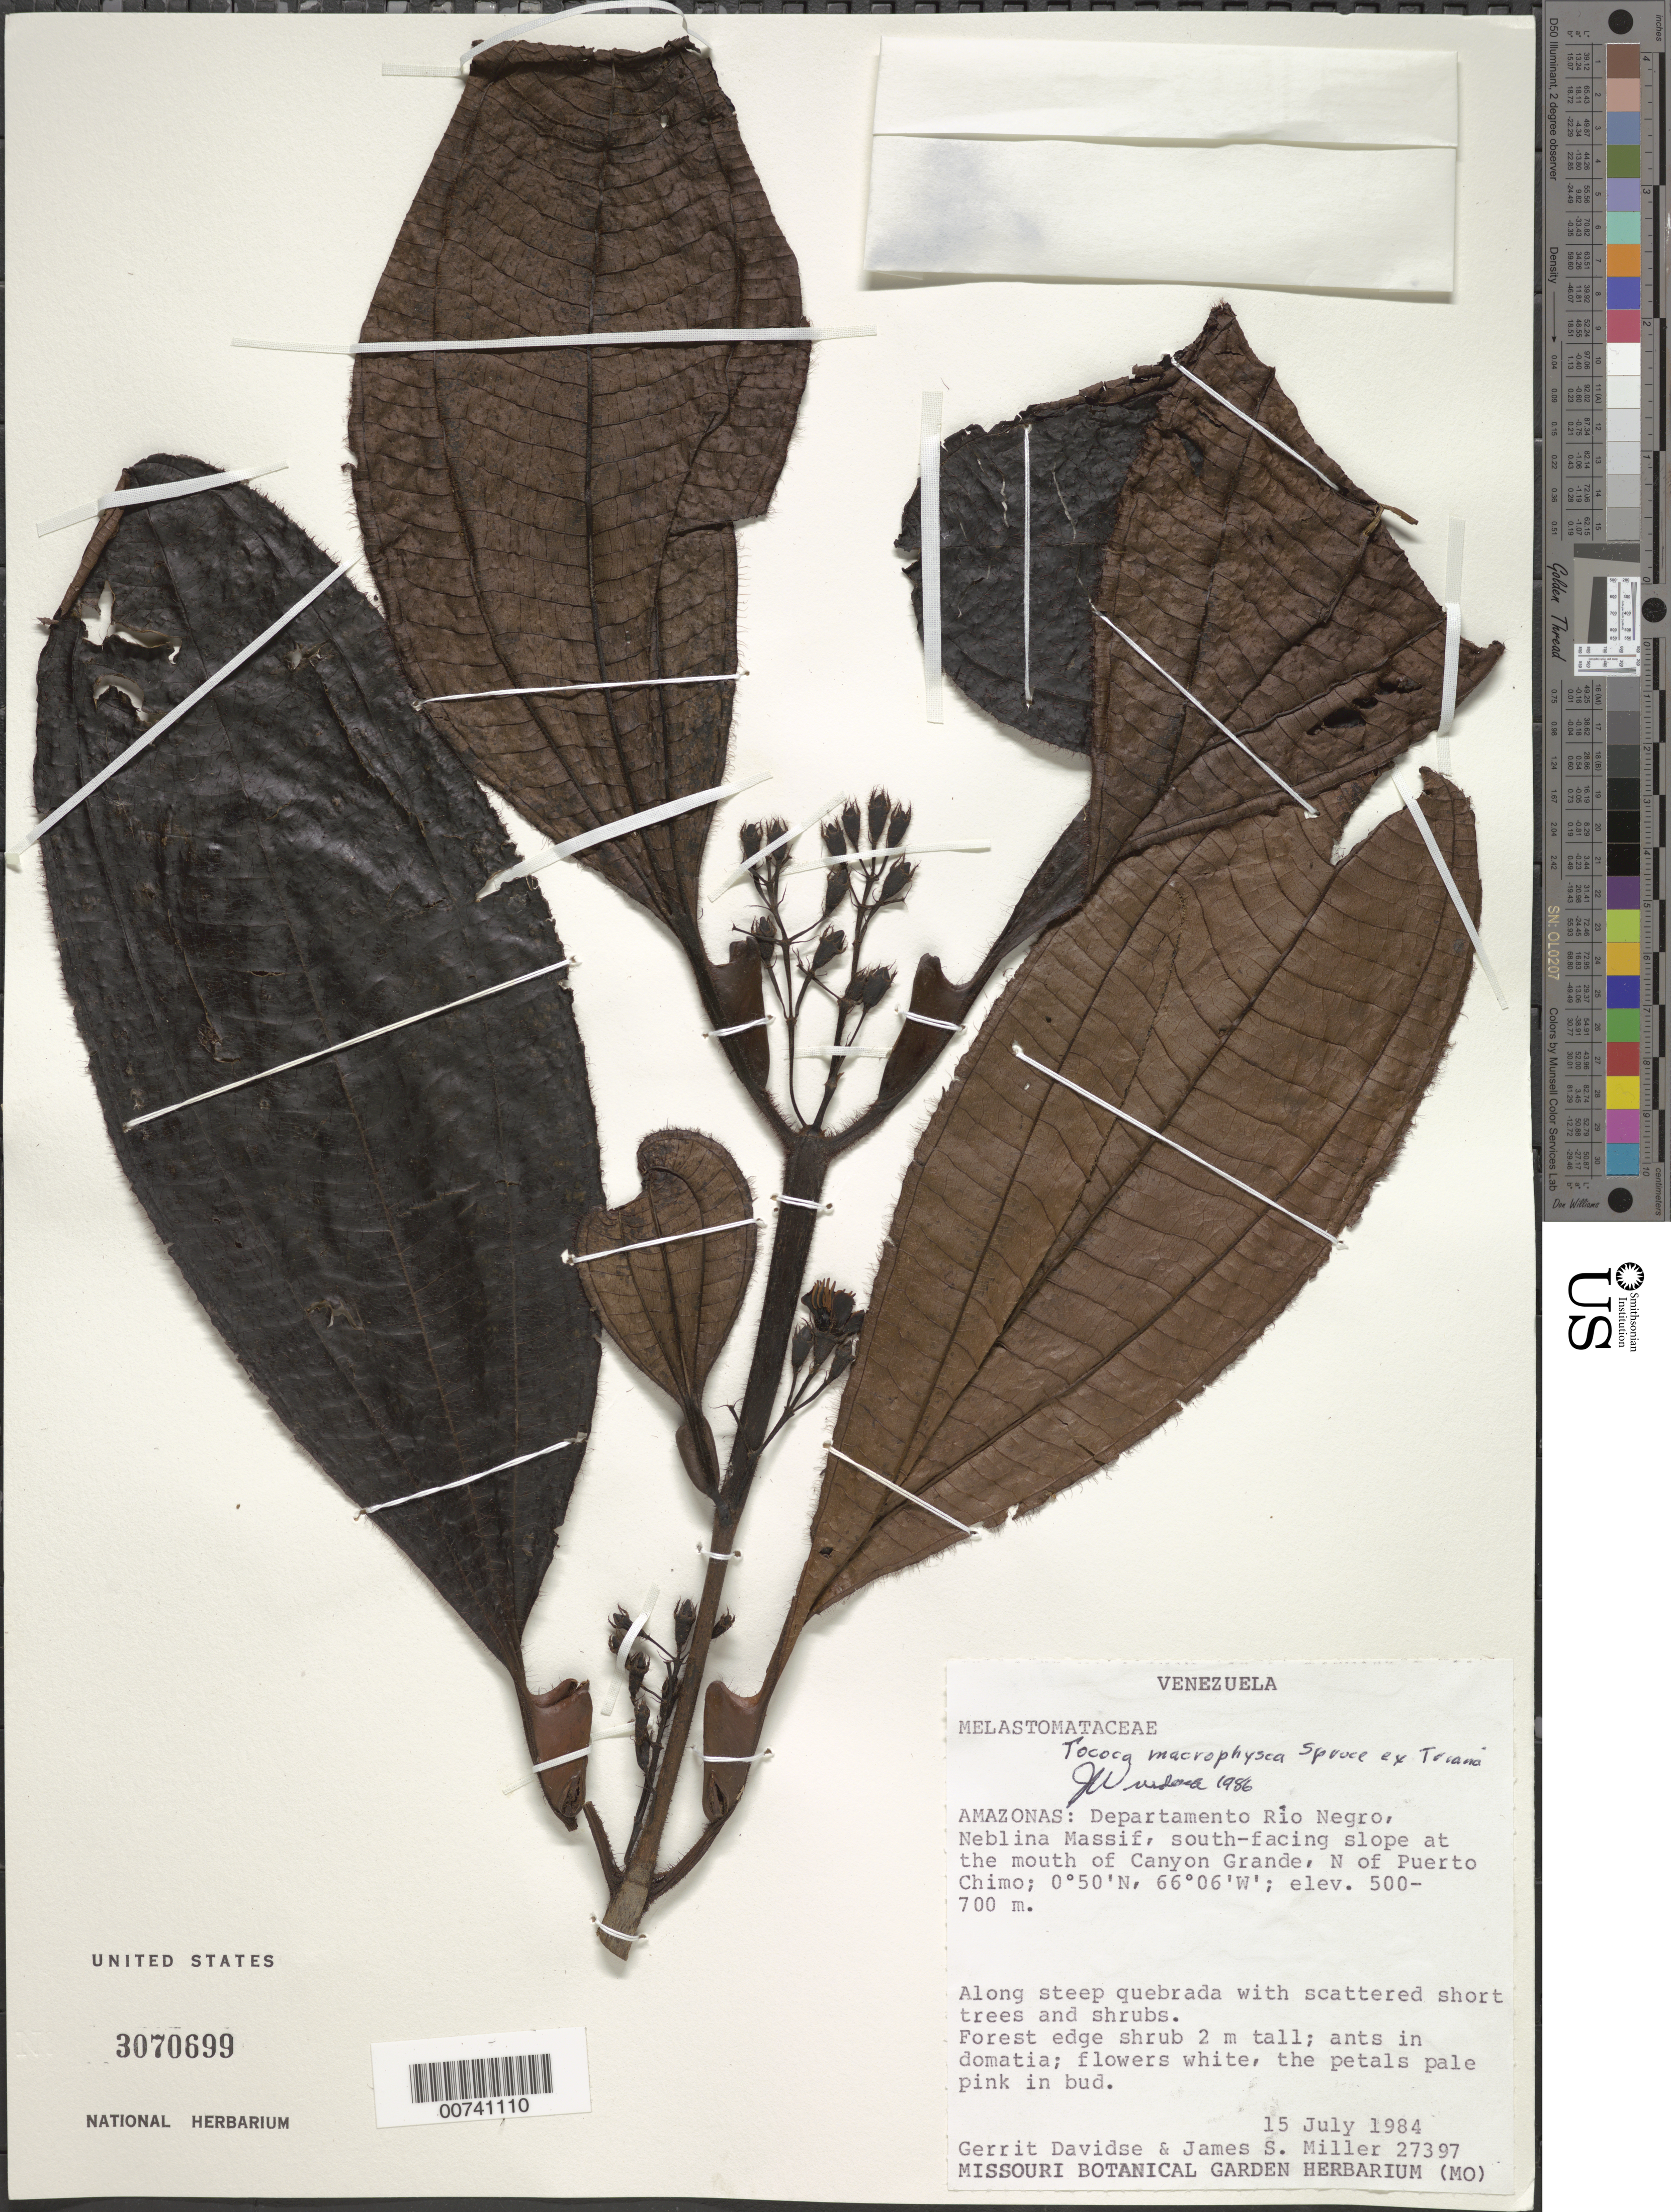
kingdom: Plantae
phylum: Tracheophyta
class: Magnoliopsida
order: Myrtales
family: Melastomataceae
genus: Tococa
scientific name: Tococa macrophysca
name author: Spruce ex Triana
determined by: Wurdack, John J., (US), US (UNITED STATES)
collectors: G. Davidse & J. S. Miller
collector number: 27397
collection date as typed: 15-Jul-84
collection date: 1984-07-15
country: Venezuela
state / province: Amazonas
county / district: Río Negro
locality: Neblina Massif, Canyon Grande, N of Puerto Chimo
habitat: Along steep quebrada with scattered short trees and shrubs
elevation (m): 500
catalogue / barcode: US 3070699